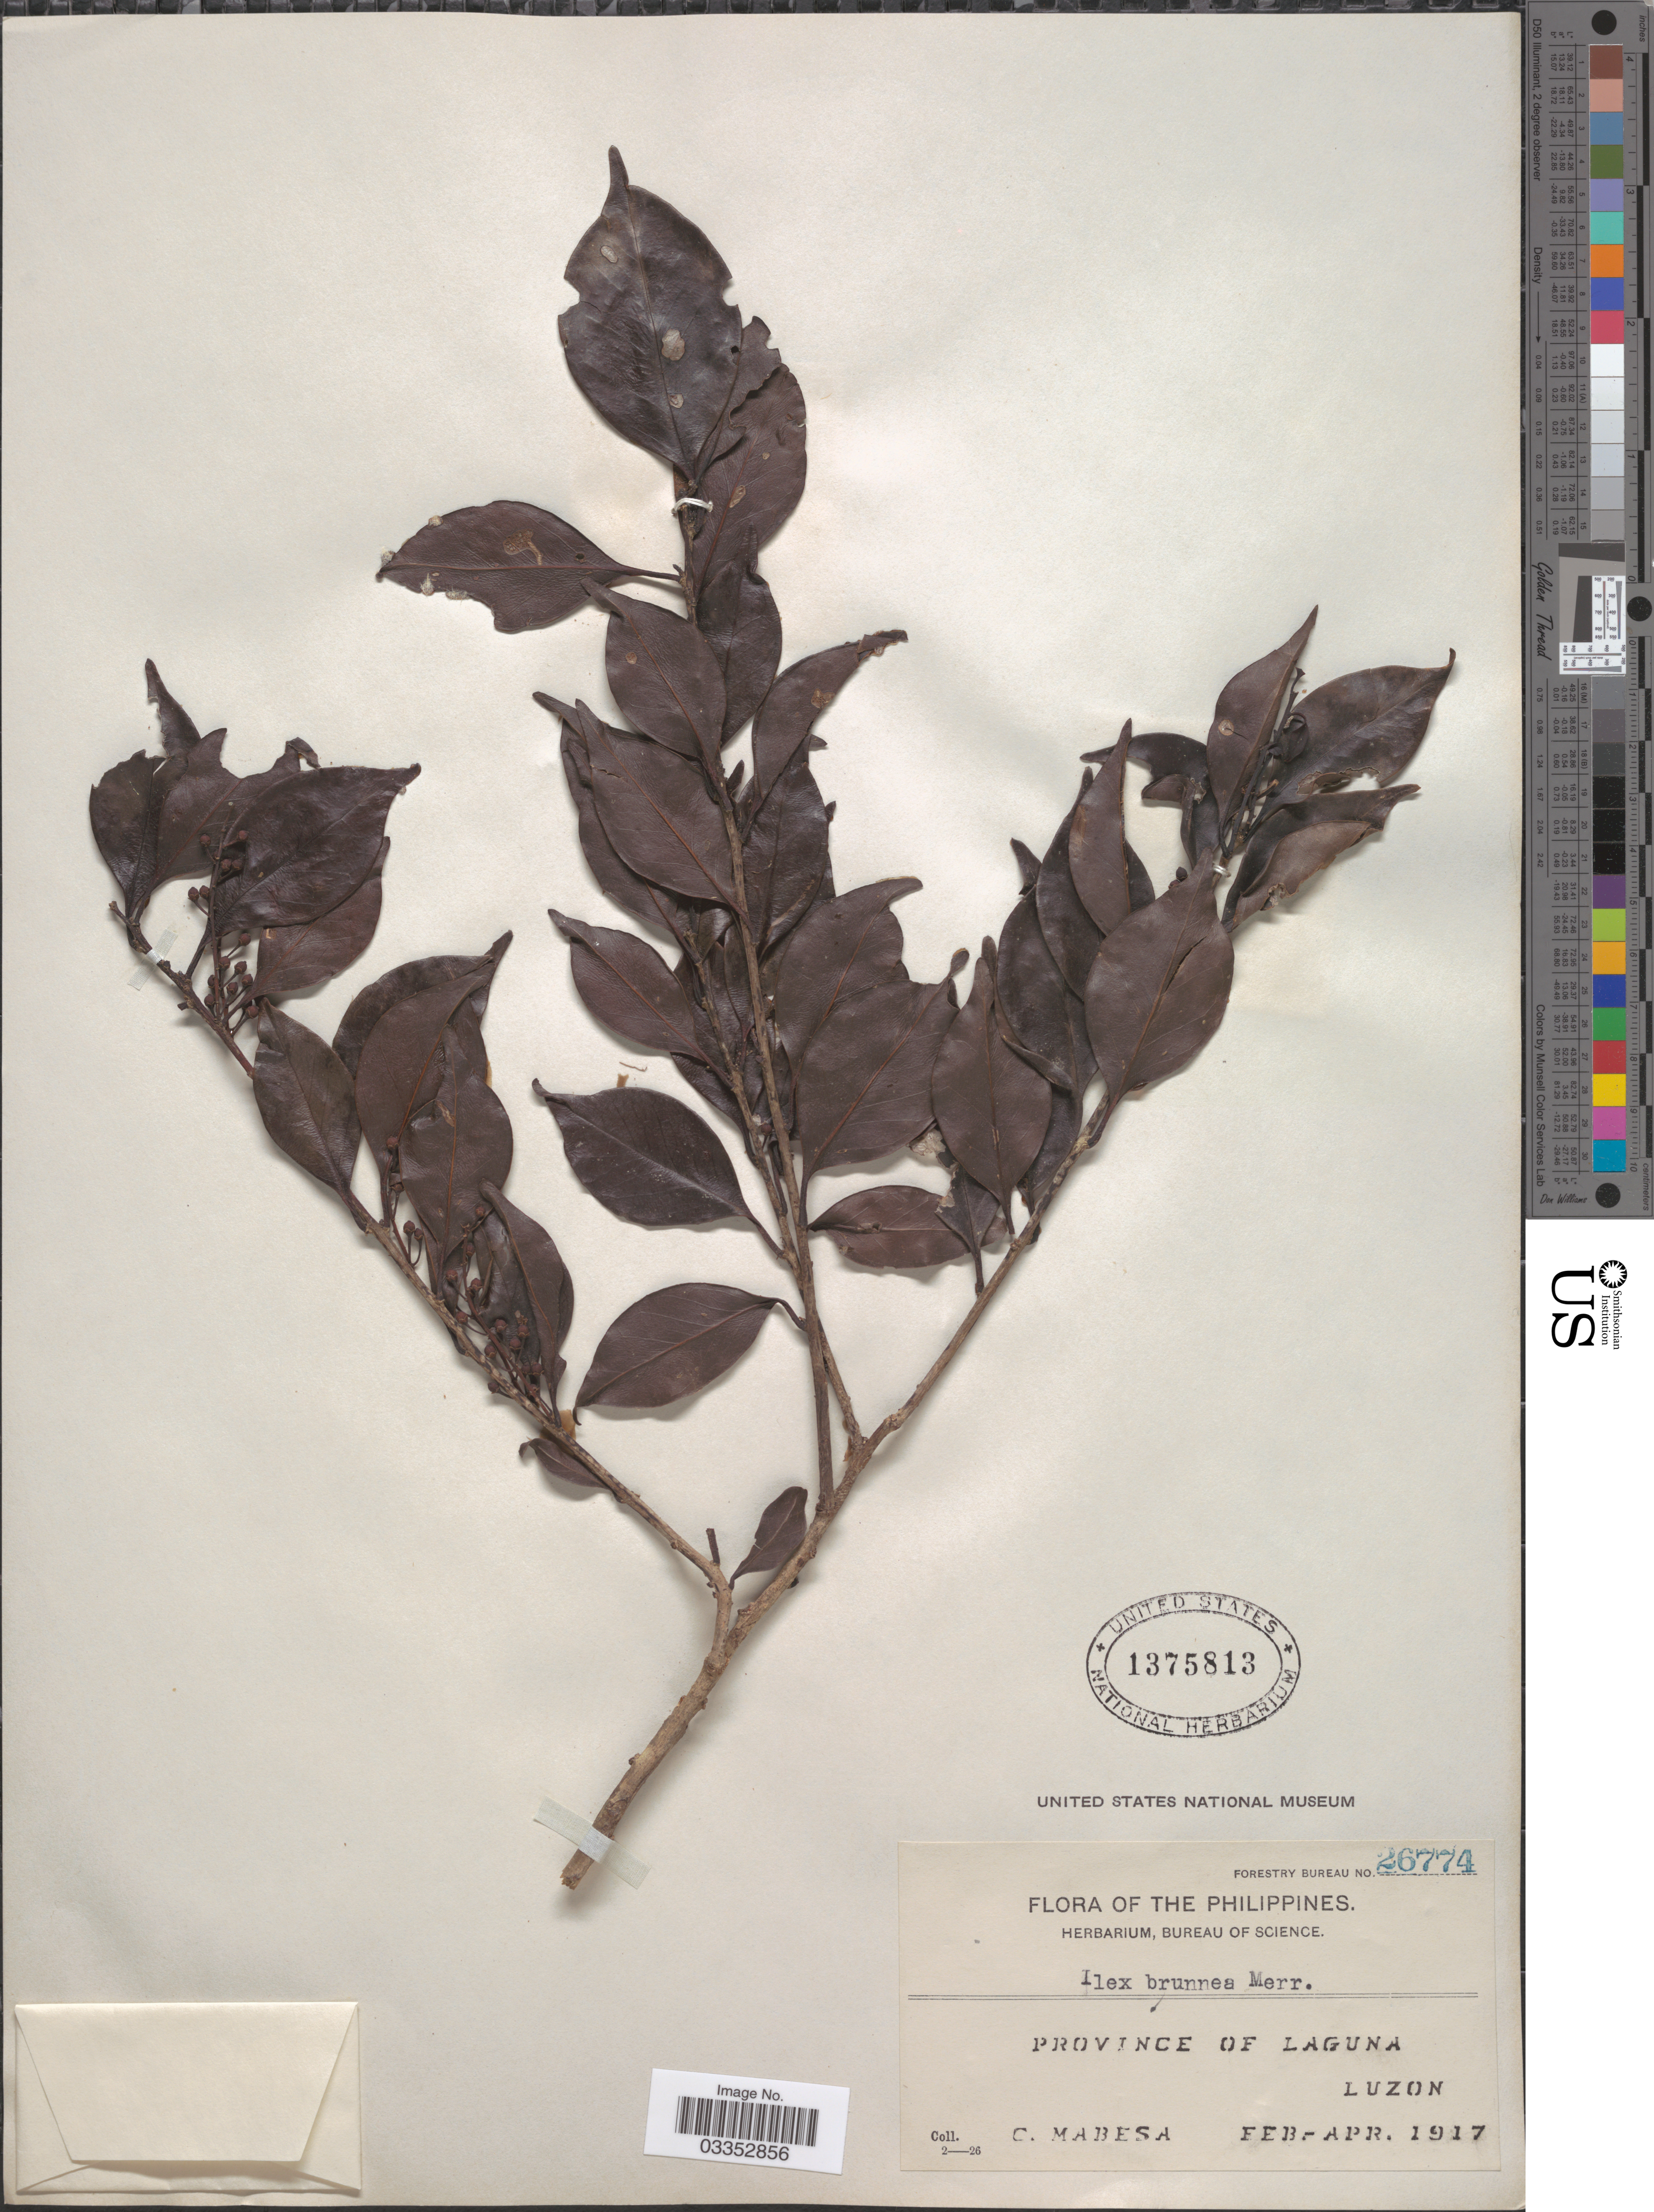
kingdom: Plantae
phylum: Tracheophyta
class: Magnoliopsida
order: Aquifoliales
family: Aquifoliaceae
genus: Ilex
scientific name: Ilex brunnea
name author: Merr.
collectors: C. Mabesa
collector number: Forestry Bureau 26774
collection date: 1917-02/1917-04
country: Philippines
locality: Province of Laguna, Luzon.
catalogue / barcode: US 1375813